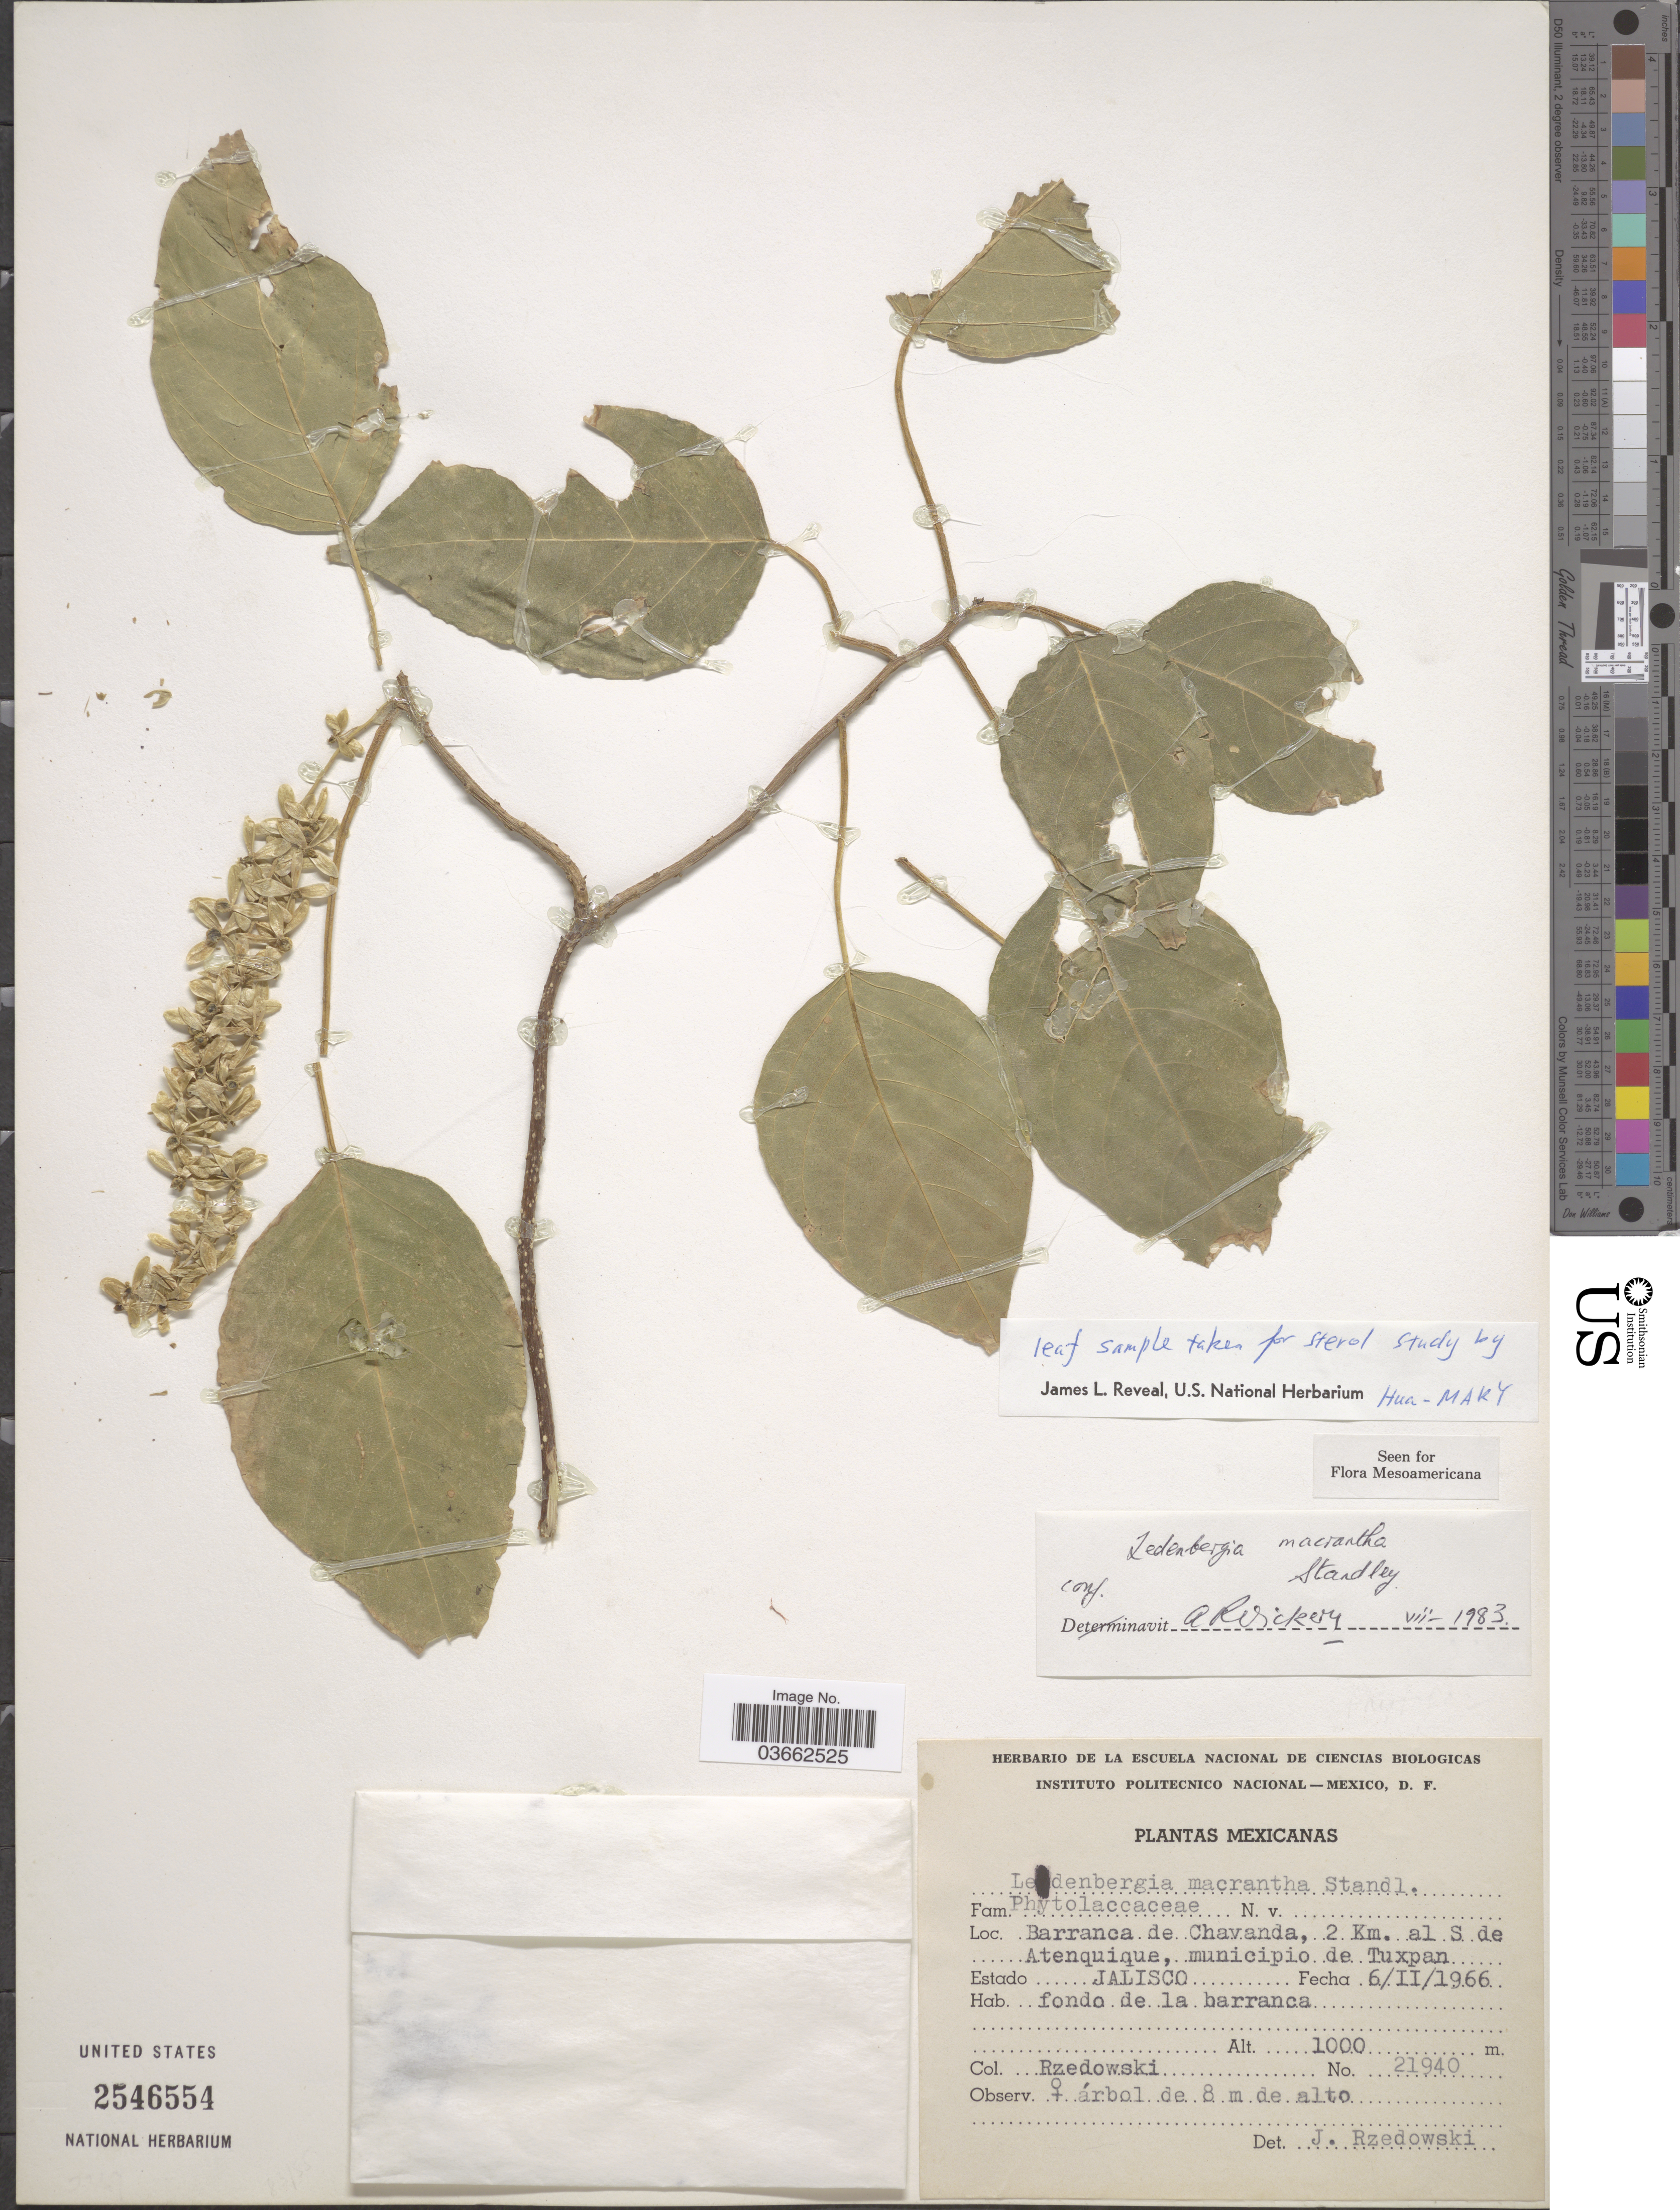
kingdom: Plantae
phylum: Tracheophyta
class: Magnoliopsida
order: Caryophyllales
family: Phytolaccaceae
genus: Flueckigera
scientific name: Flueckigera macrantha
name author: (Standl.) P. Wilson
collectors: Rzedowski, --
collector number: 21940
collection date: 1966-02-06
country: Mexico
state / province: Jalisco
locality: Barranca de Chavanda, 2 Km. al S de Atenquique, municipio de Tuxpan.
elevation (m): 1000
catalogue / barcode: US 2546554